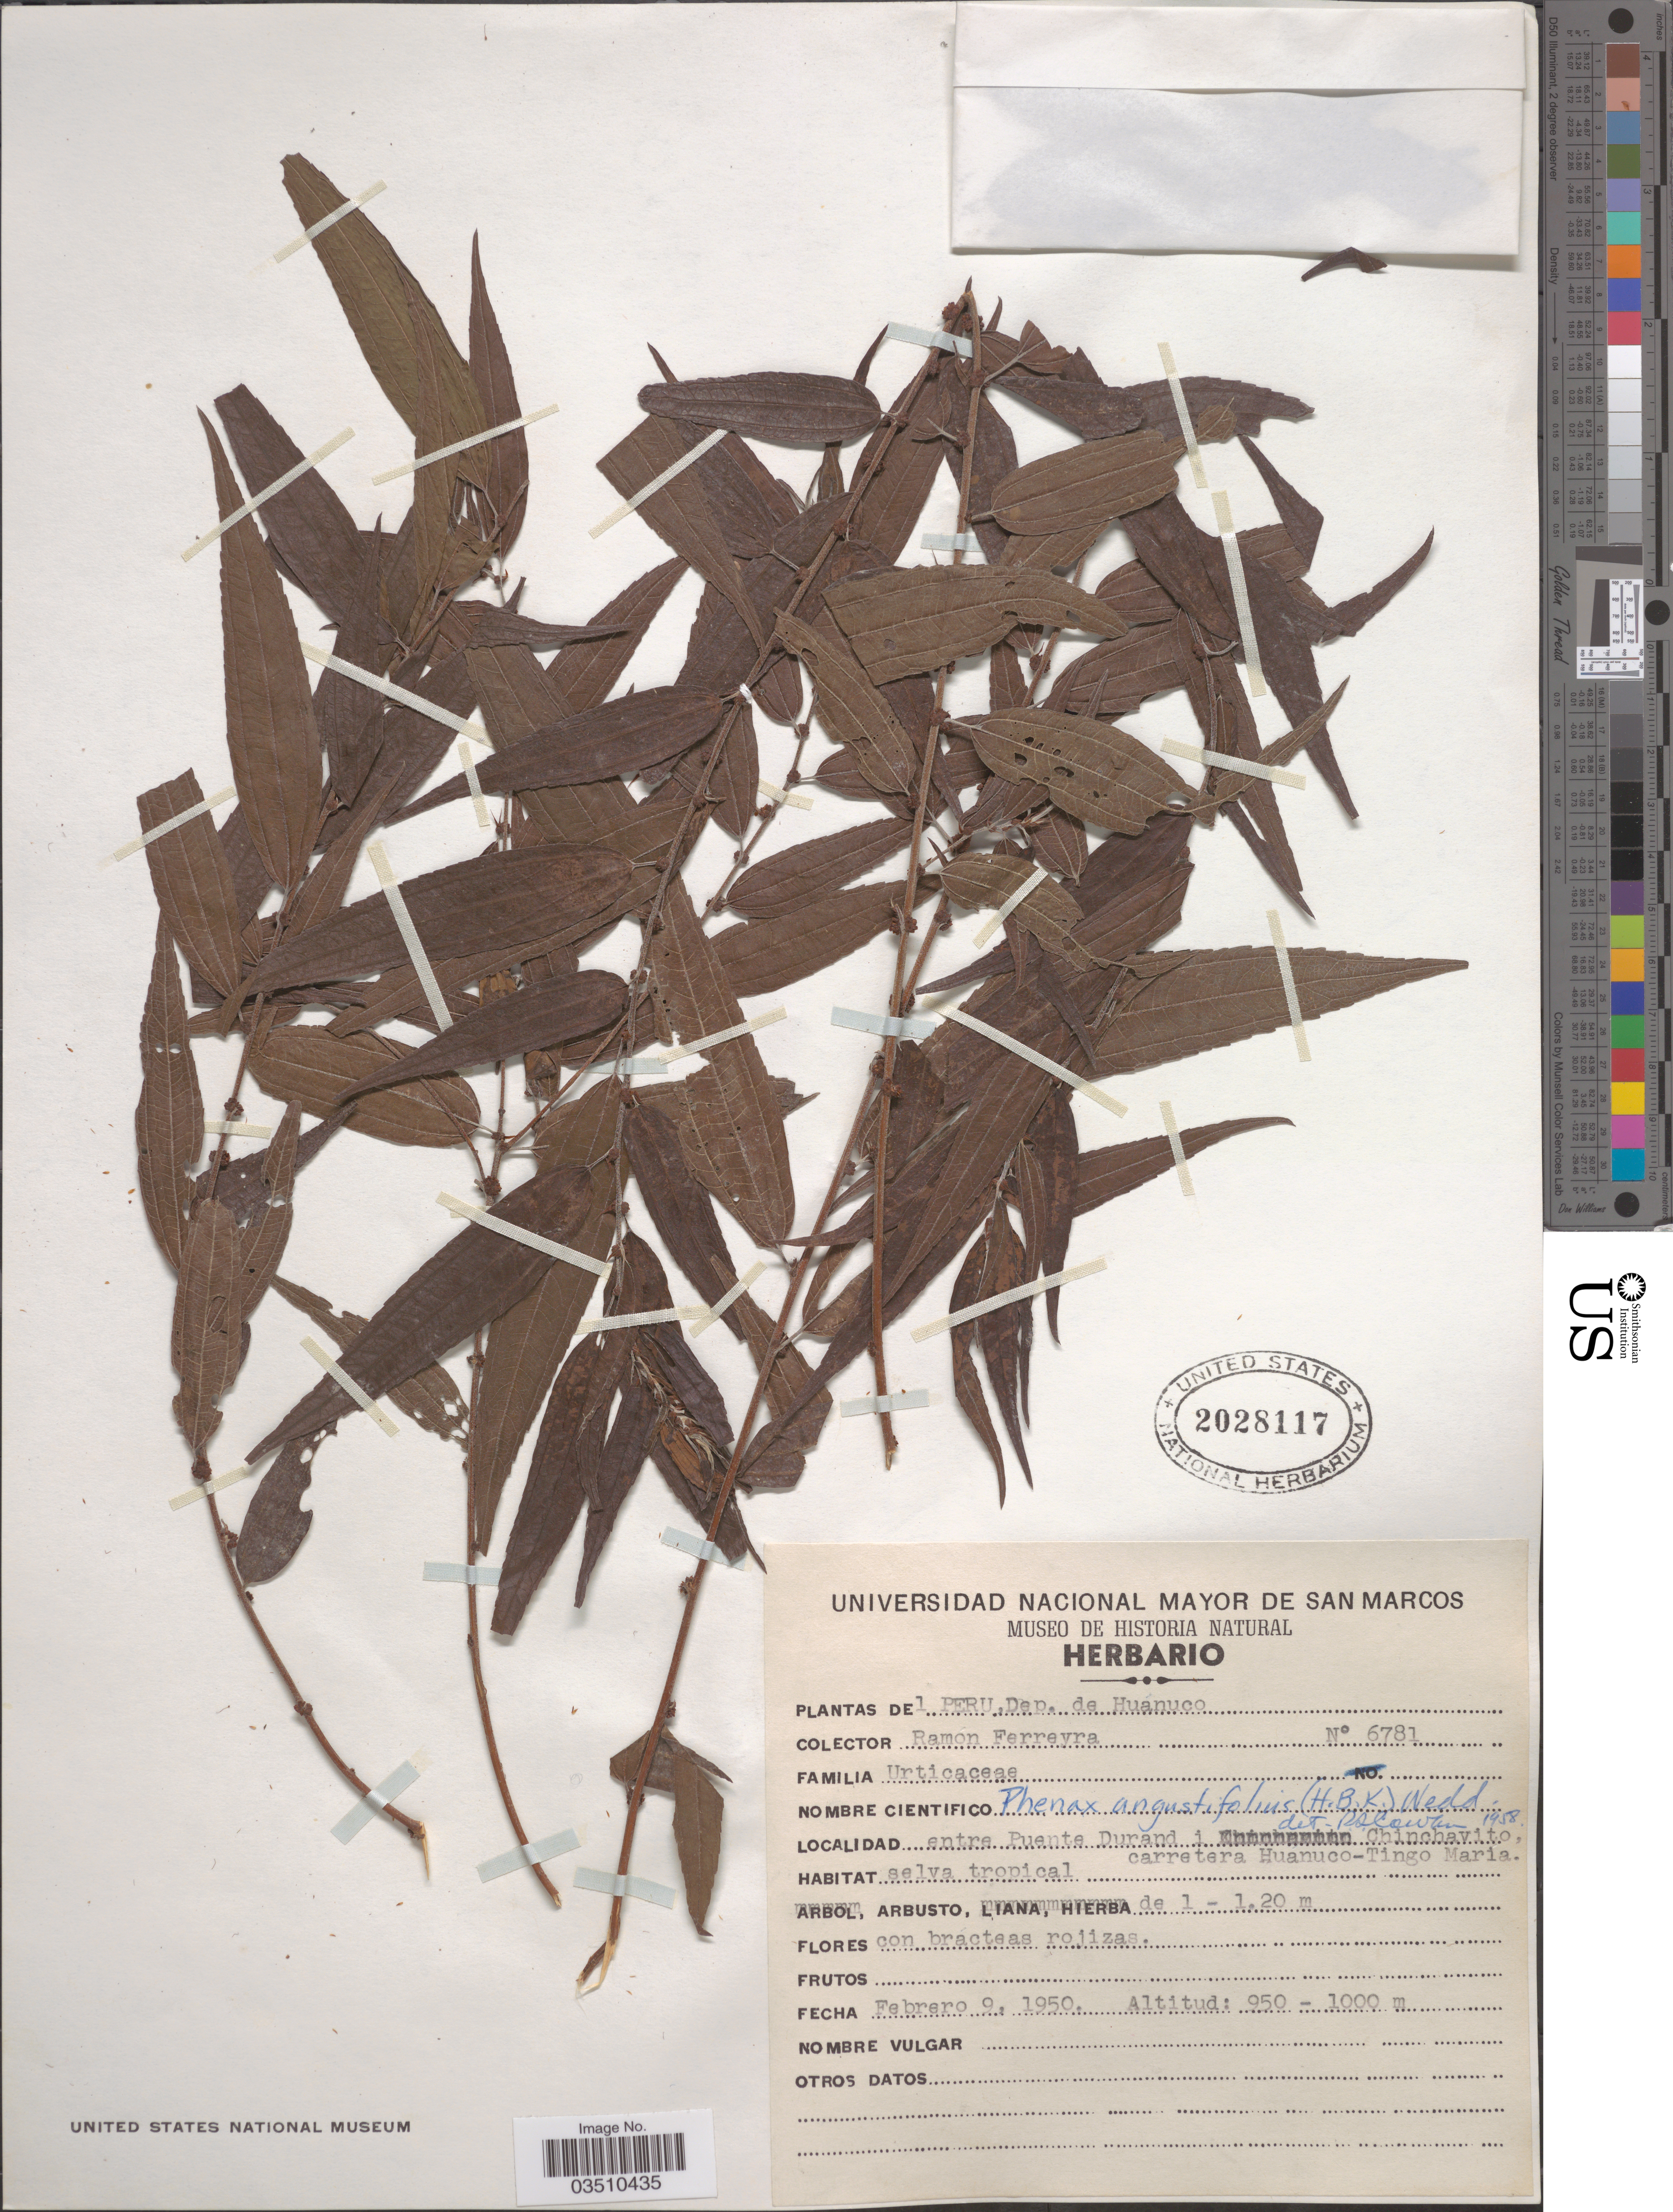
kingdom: Plantae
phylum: Tracheophyta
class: Magnoliopsida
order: Rosales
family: Urticaceae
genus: Phenax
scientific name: Phenax angustifolius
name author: (Kunth) Wedd.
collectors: R. A. Ferreyra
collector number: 6781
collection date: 1950-02-09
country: Peru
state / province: Huánuco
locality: Dep. de Huanuco. Entre Puente Durand i Chinchayito, carretera Huanuco-Tingo Maria.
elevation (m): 950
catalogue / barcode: US 2028117